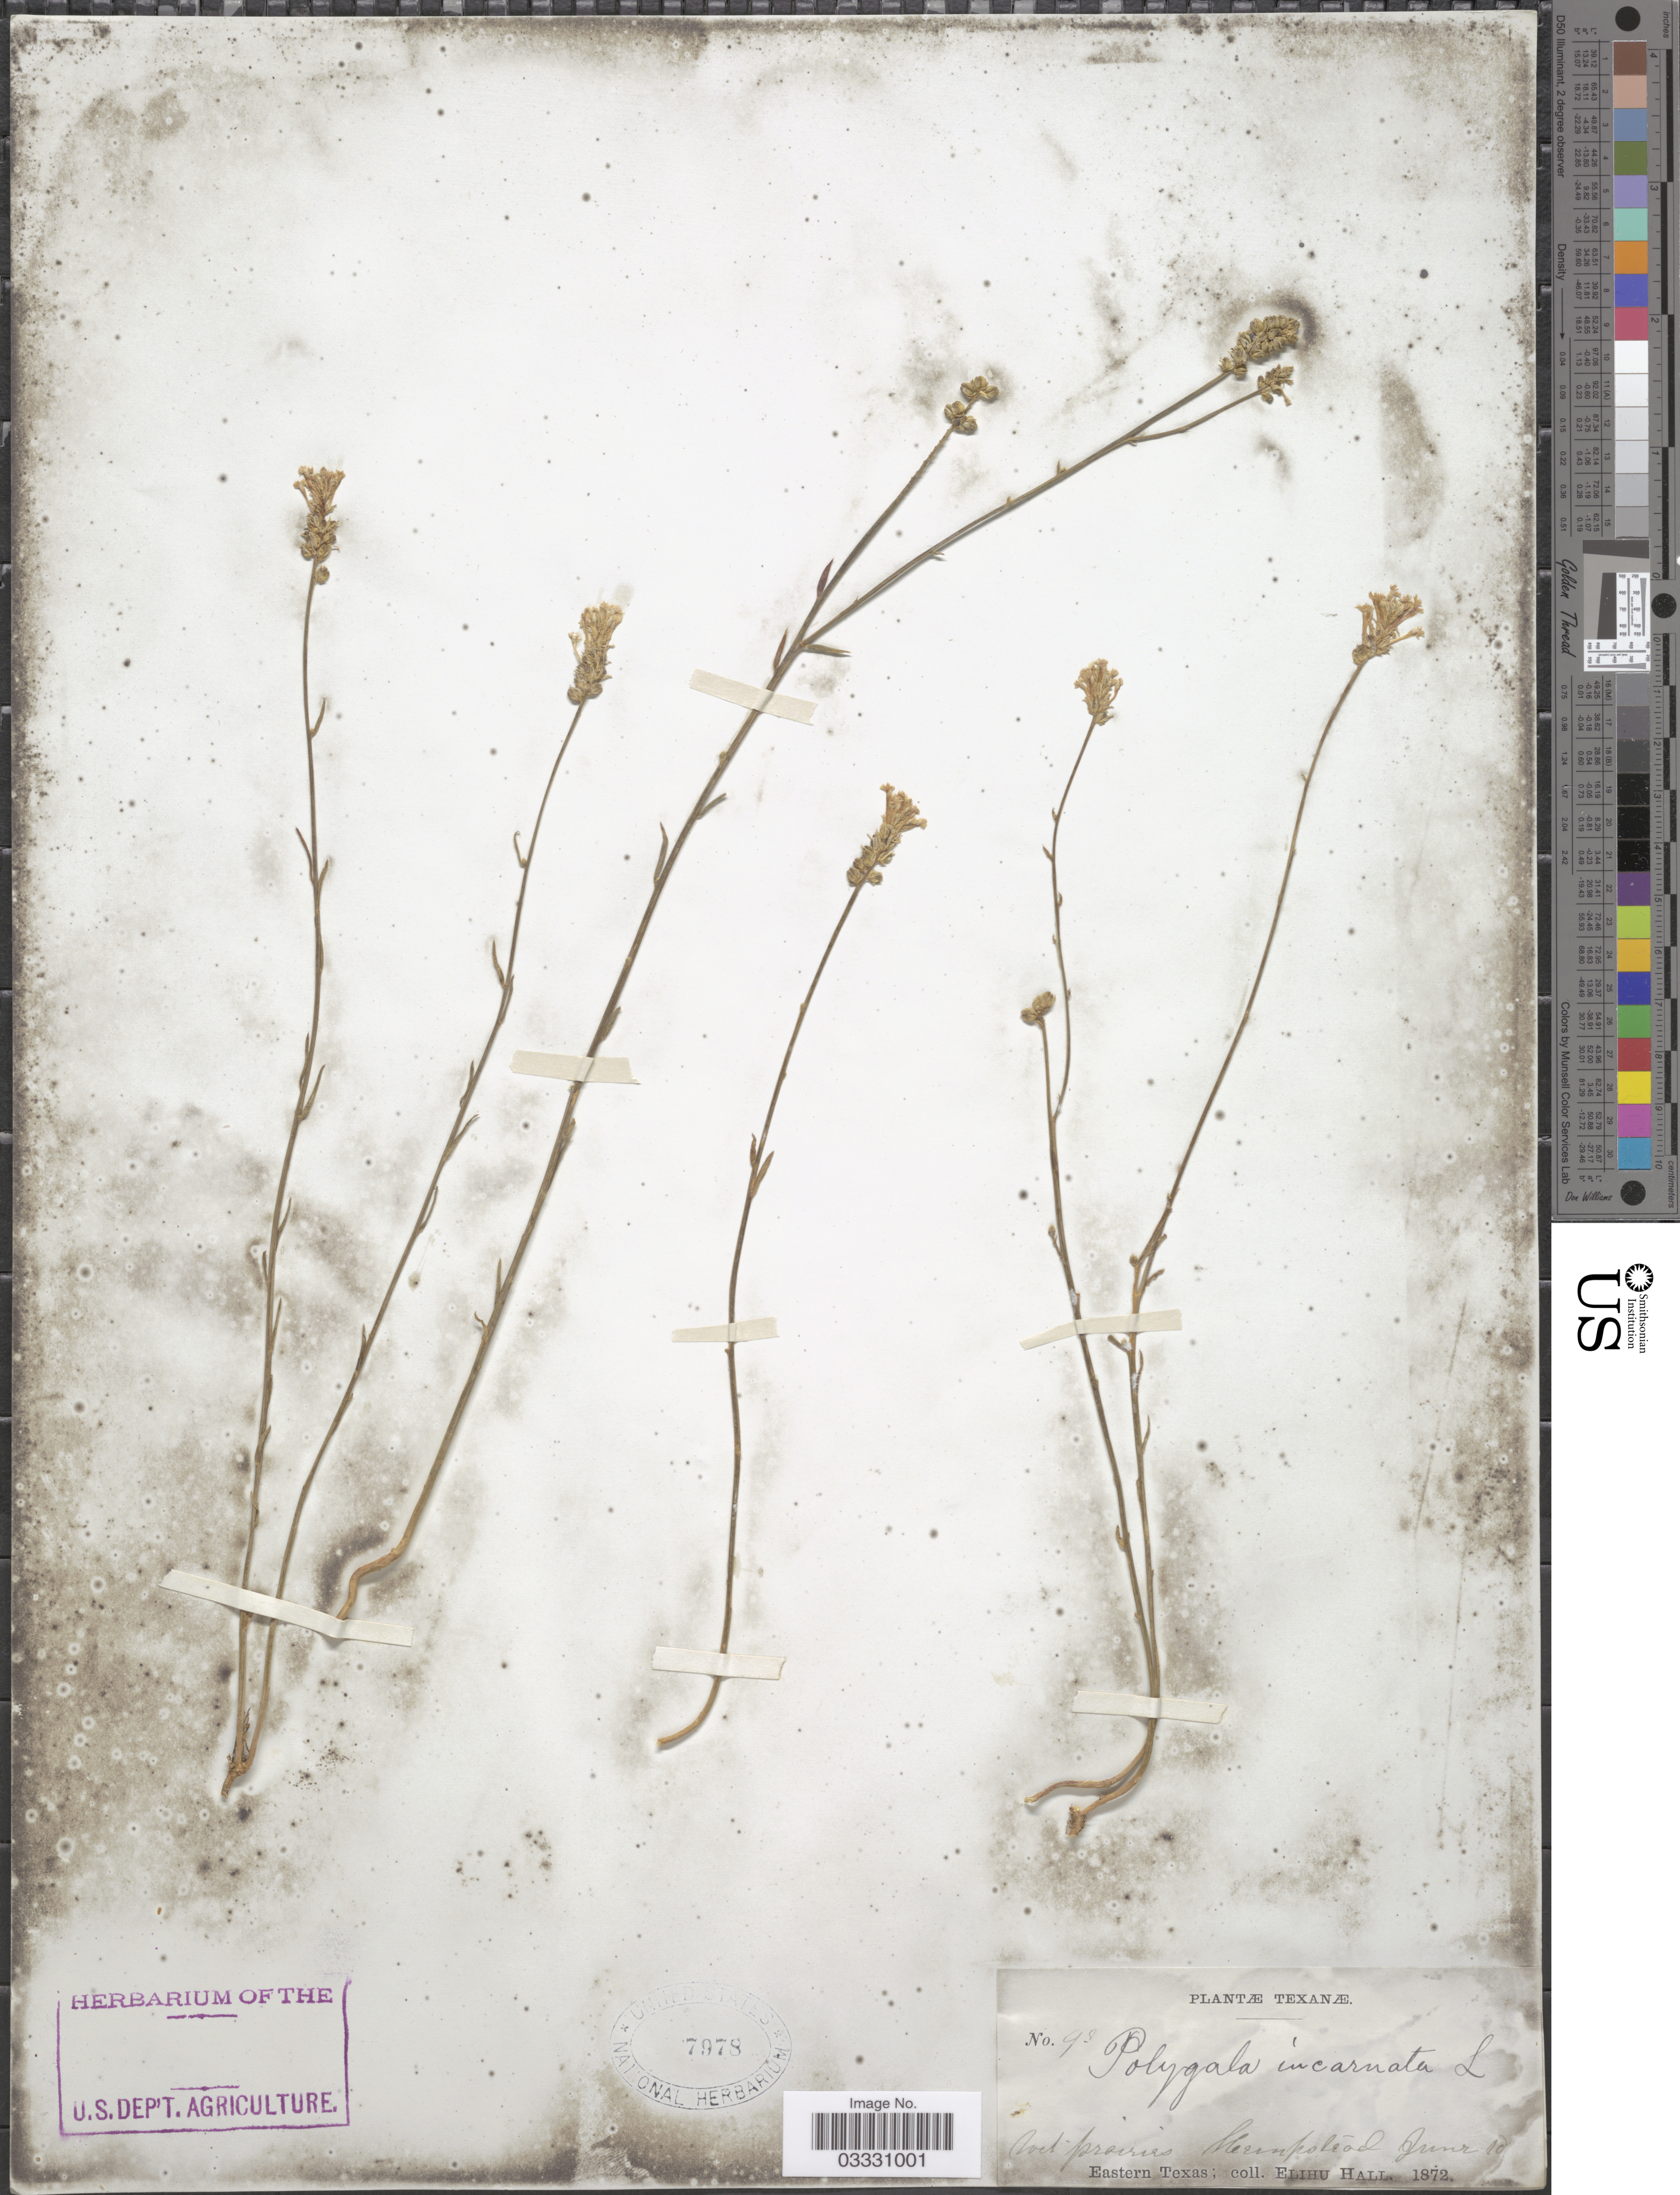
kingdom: Plantae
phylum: Tracheophyta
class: Magnoliopsida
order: Fabales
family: Polygalaceae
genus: Polygala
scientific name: Polygala incarnata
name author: L.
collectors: E. Hall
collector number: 98*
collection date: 1872-06-10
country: United States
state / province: Texas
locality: Hempstead. Eastern Texas.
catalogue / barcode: US 7978